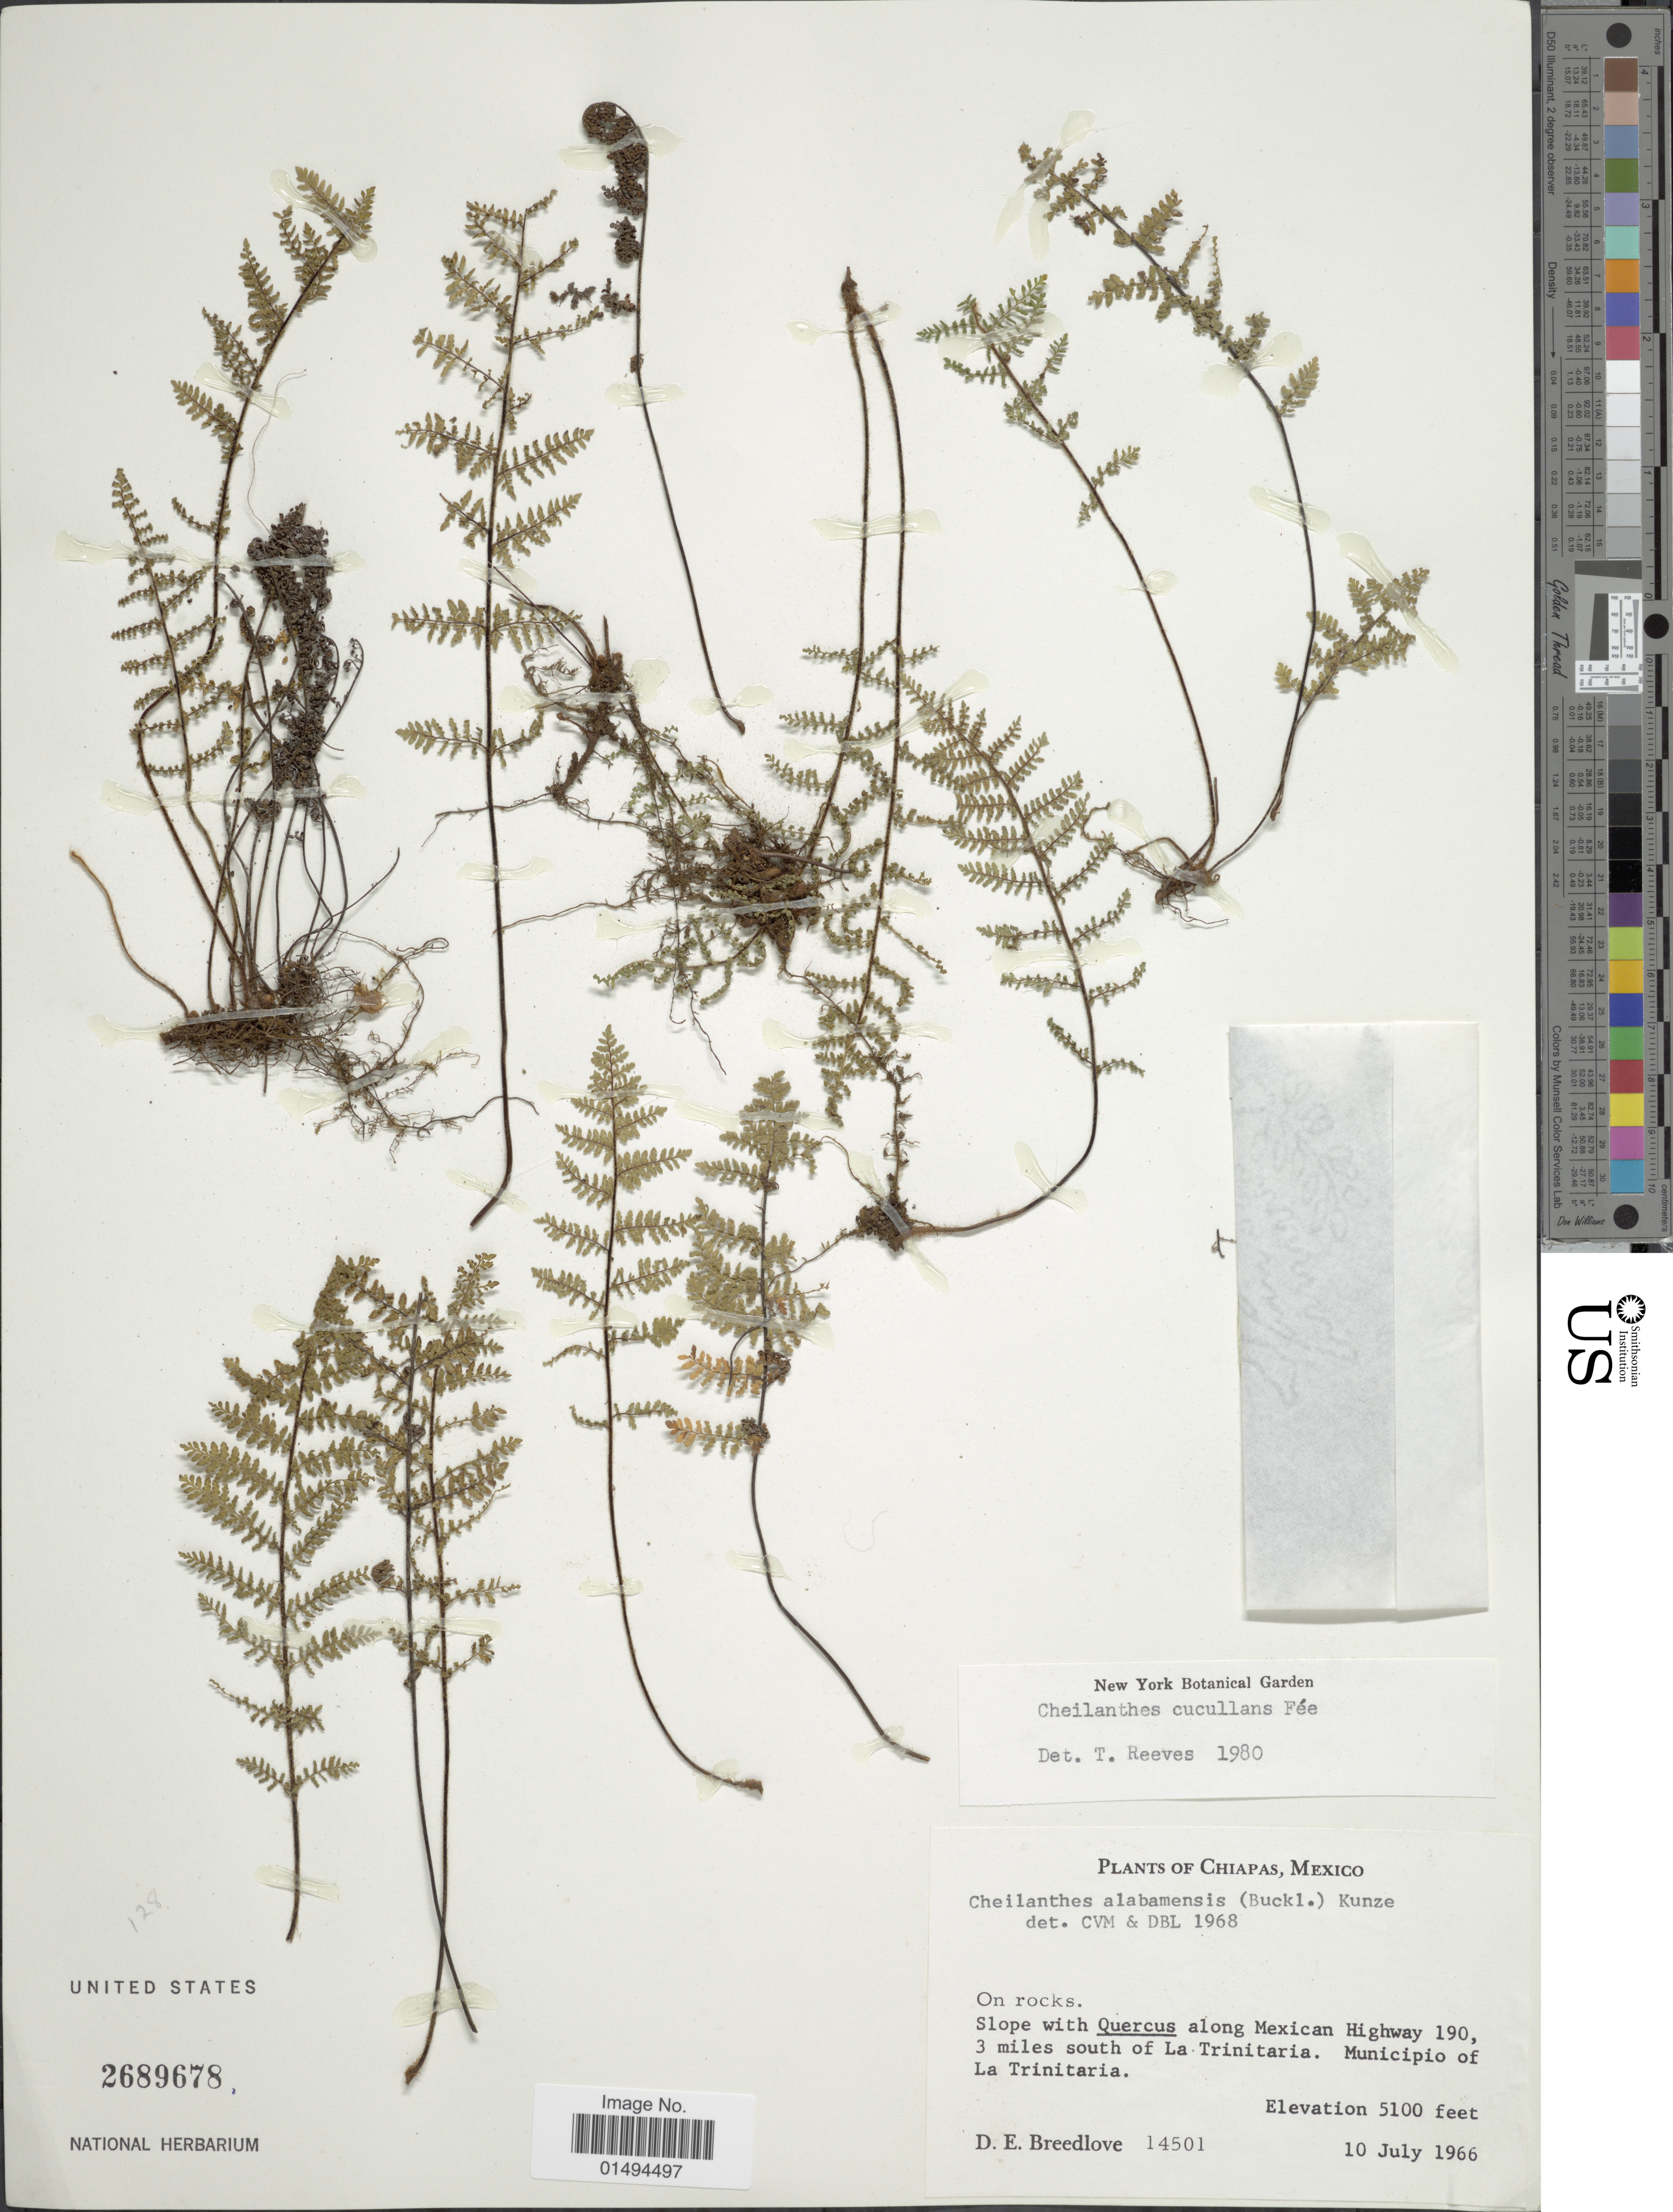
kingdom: Plantae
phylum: Tracheophyta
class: Polypodiopsida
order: Polypodiales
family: Pteridaceae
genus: Myriopteris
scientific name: Myriopteris cucullans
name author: (Fée) Grusz & Windham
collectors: D. E. Breedlove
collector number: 14501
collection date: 1966-07-10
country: Mexico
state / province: Chiapas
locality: Along Mexican Highway 190, 3 miles south of La Trinitaria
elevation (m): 1554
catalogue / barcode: US 2689678